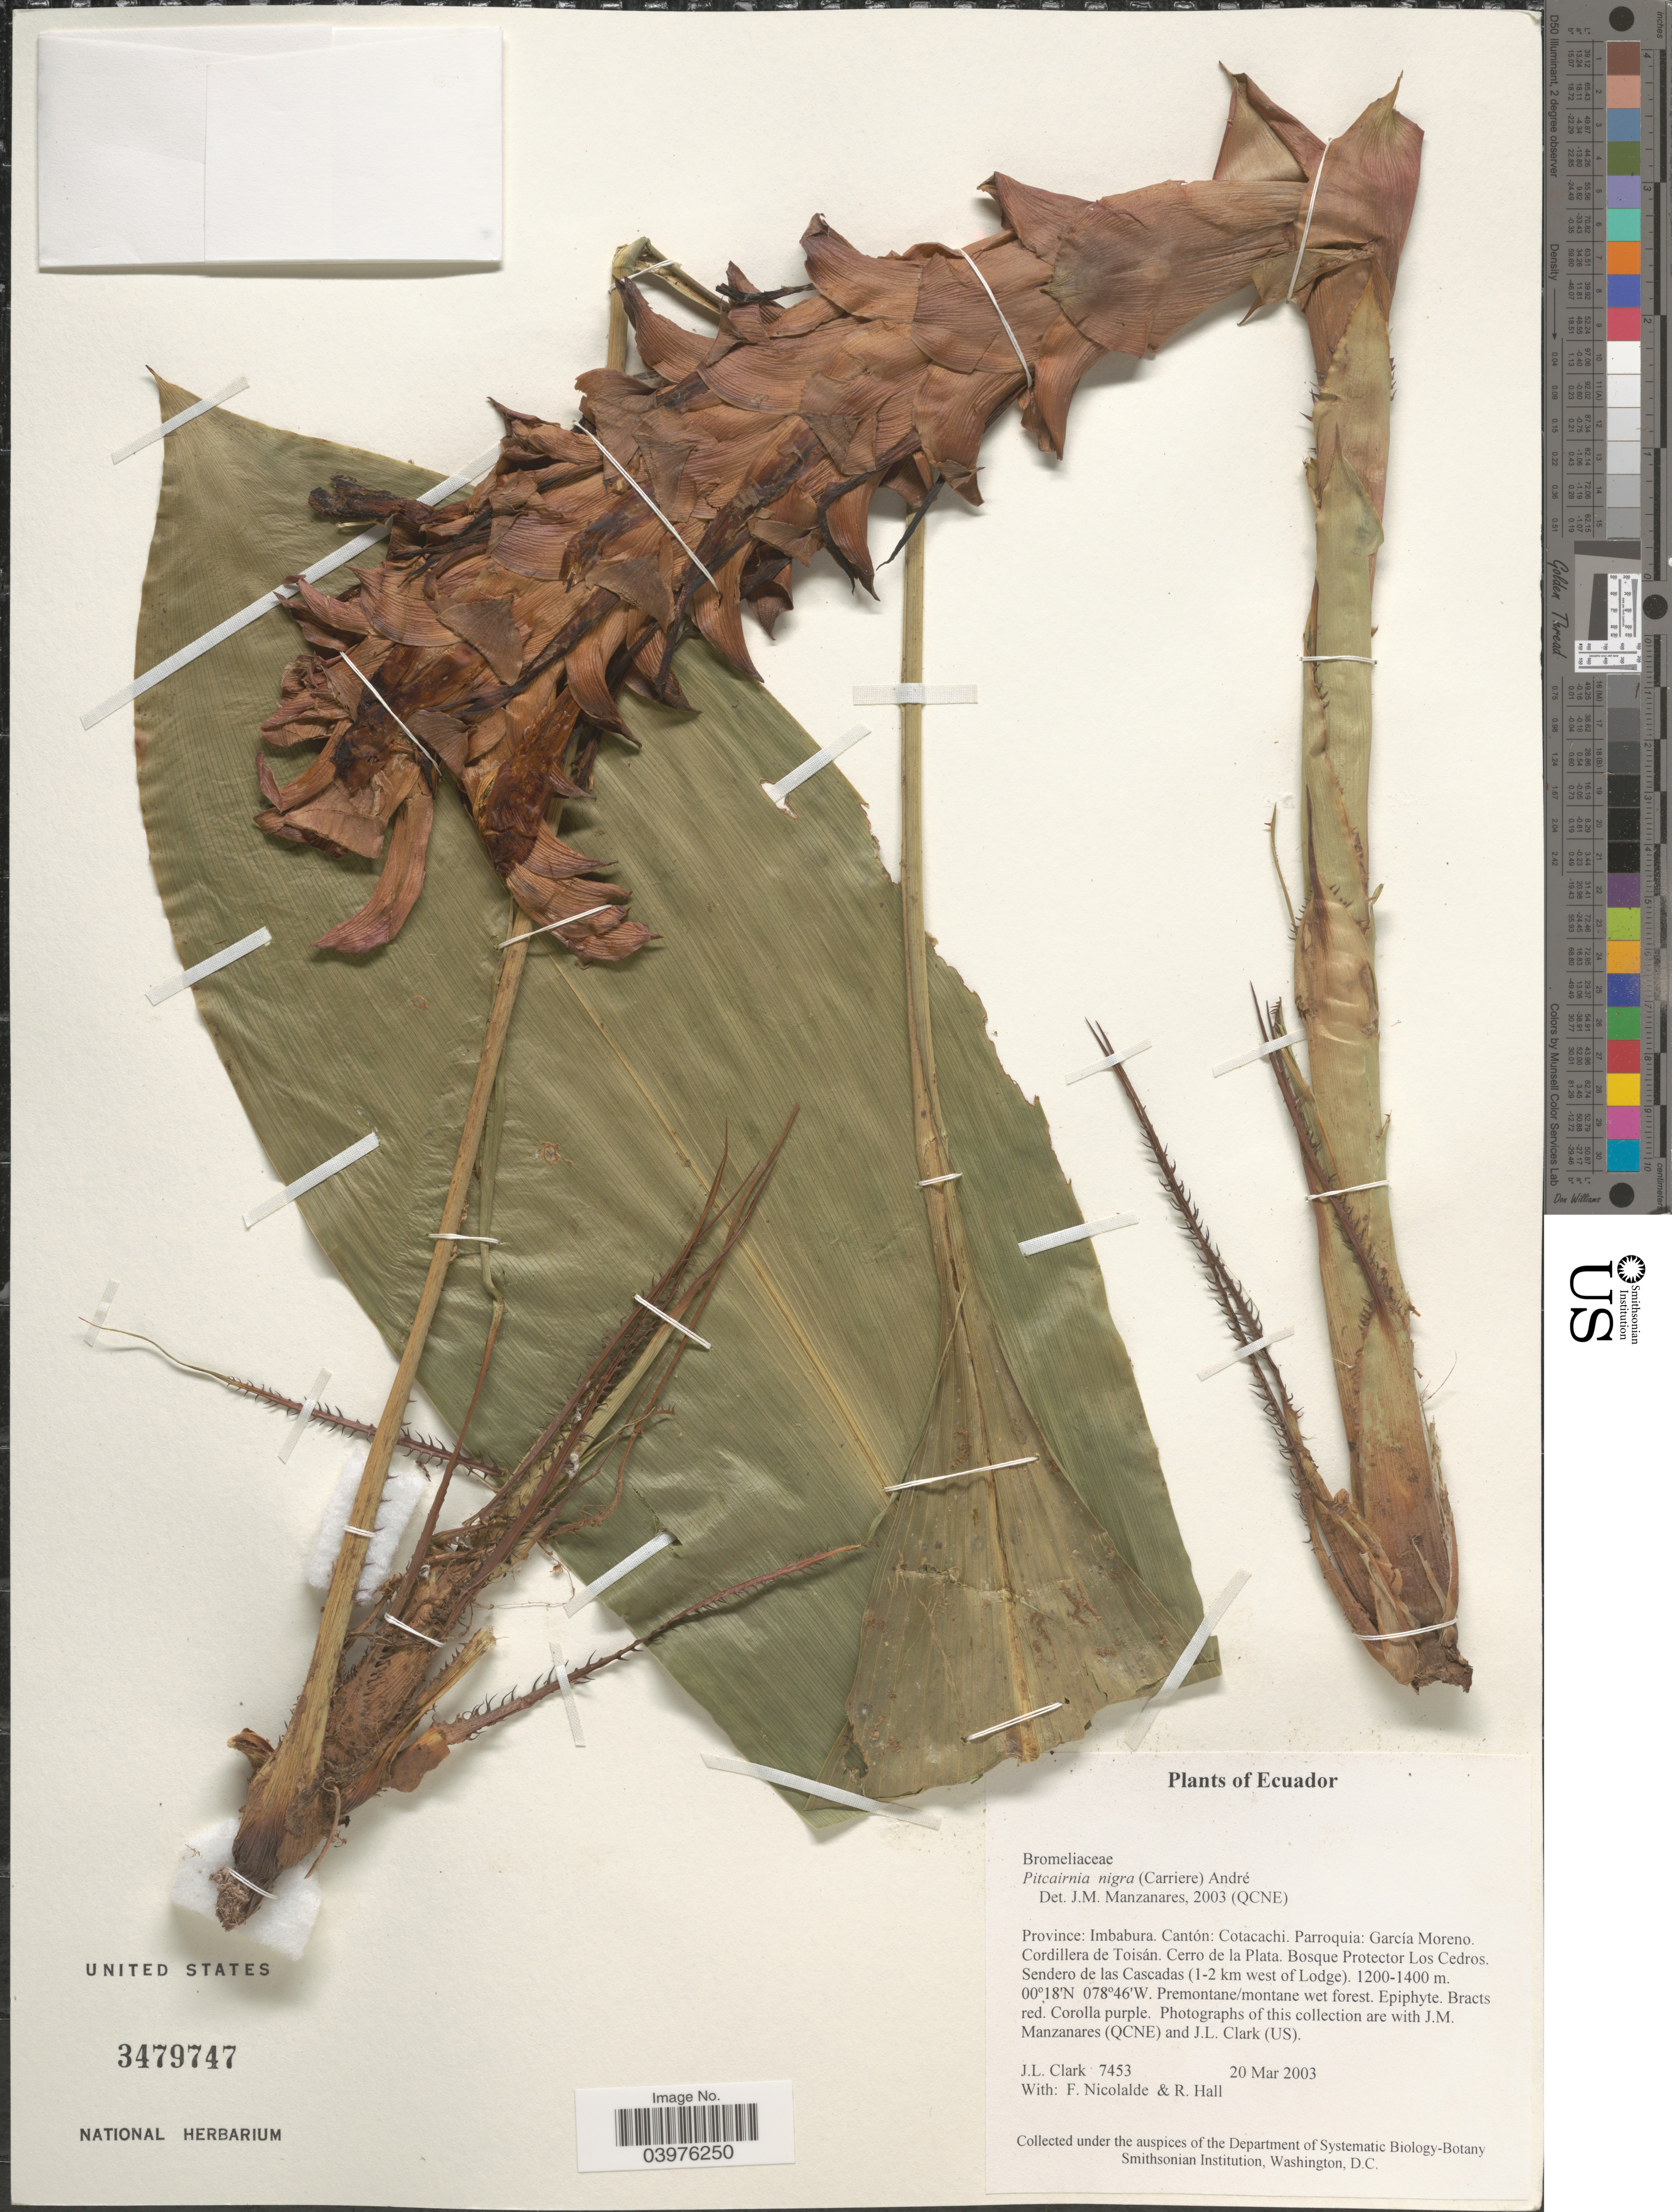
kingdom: Plantae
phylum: Tracheophyta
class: Liliopsida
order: Poales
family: Bromeliaceae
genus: Pitcairnia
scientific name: Pitcairnia nigra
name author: (É. Morren) André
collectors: J. L. Clark, F. Nicolalde & R. Hall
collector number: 7453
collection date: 2003-03-20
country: Ecuador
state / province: Imbabura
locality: Cantón: Cotacachi. Parroquia: García Moreno. Cordillera de Toisán. Cerro de la Plata. Bosque Protector Los Cedros. Sendero de las Cascadas (1-2 km west of Lodge).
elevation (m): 1200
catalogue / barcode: US 3479747